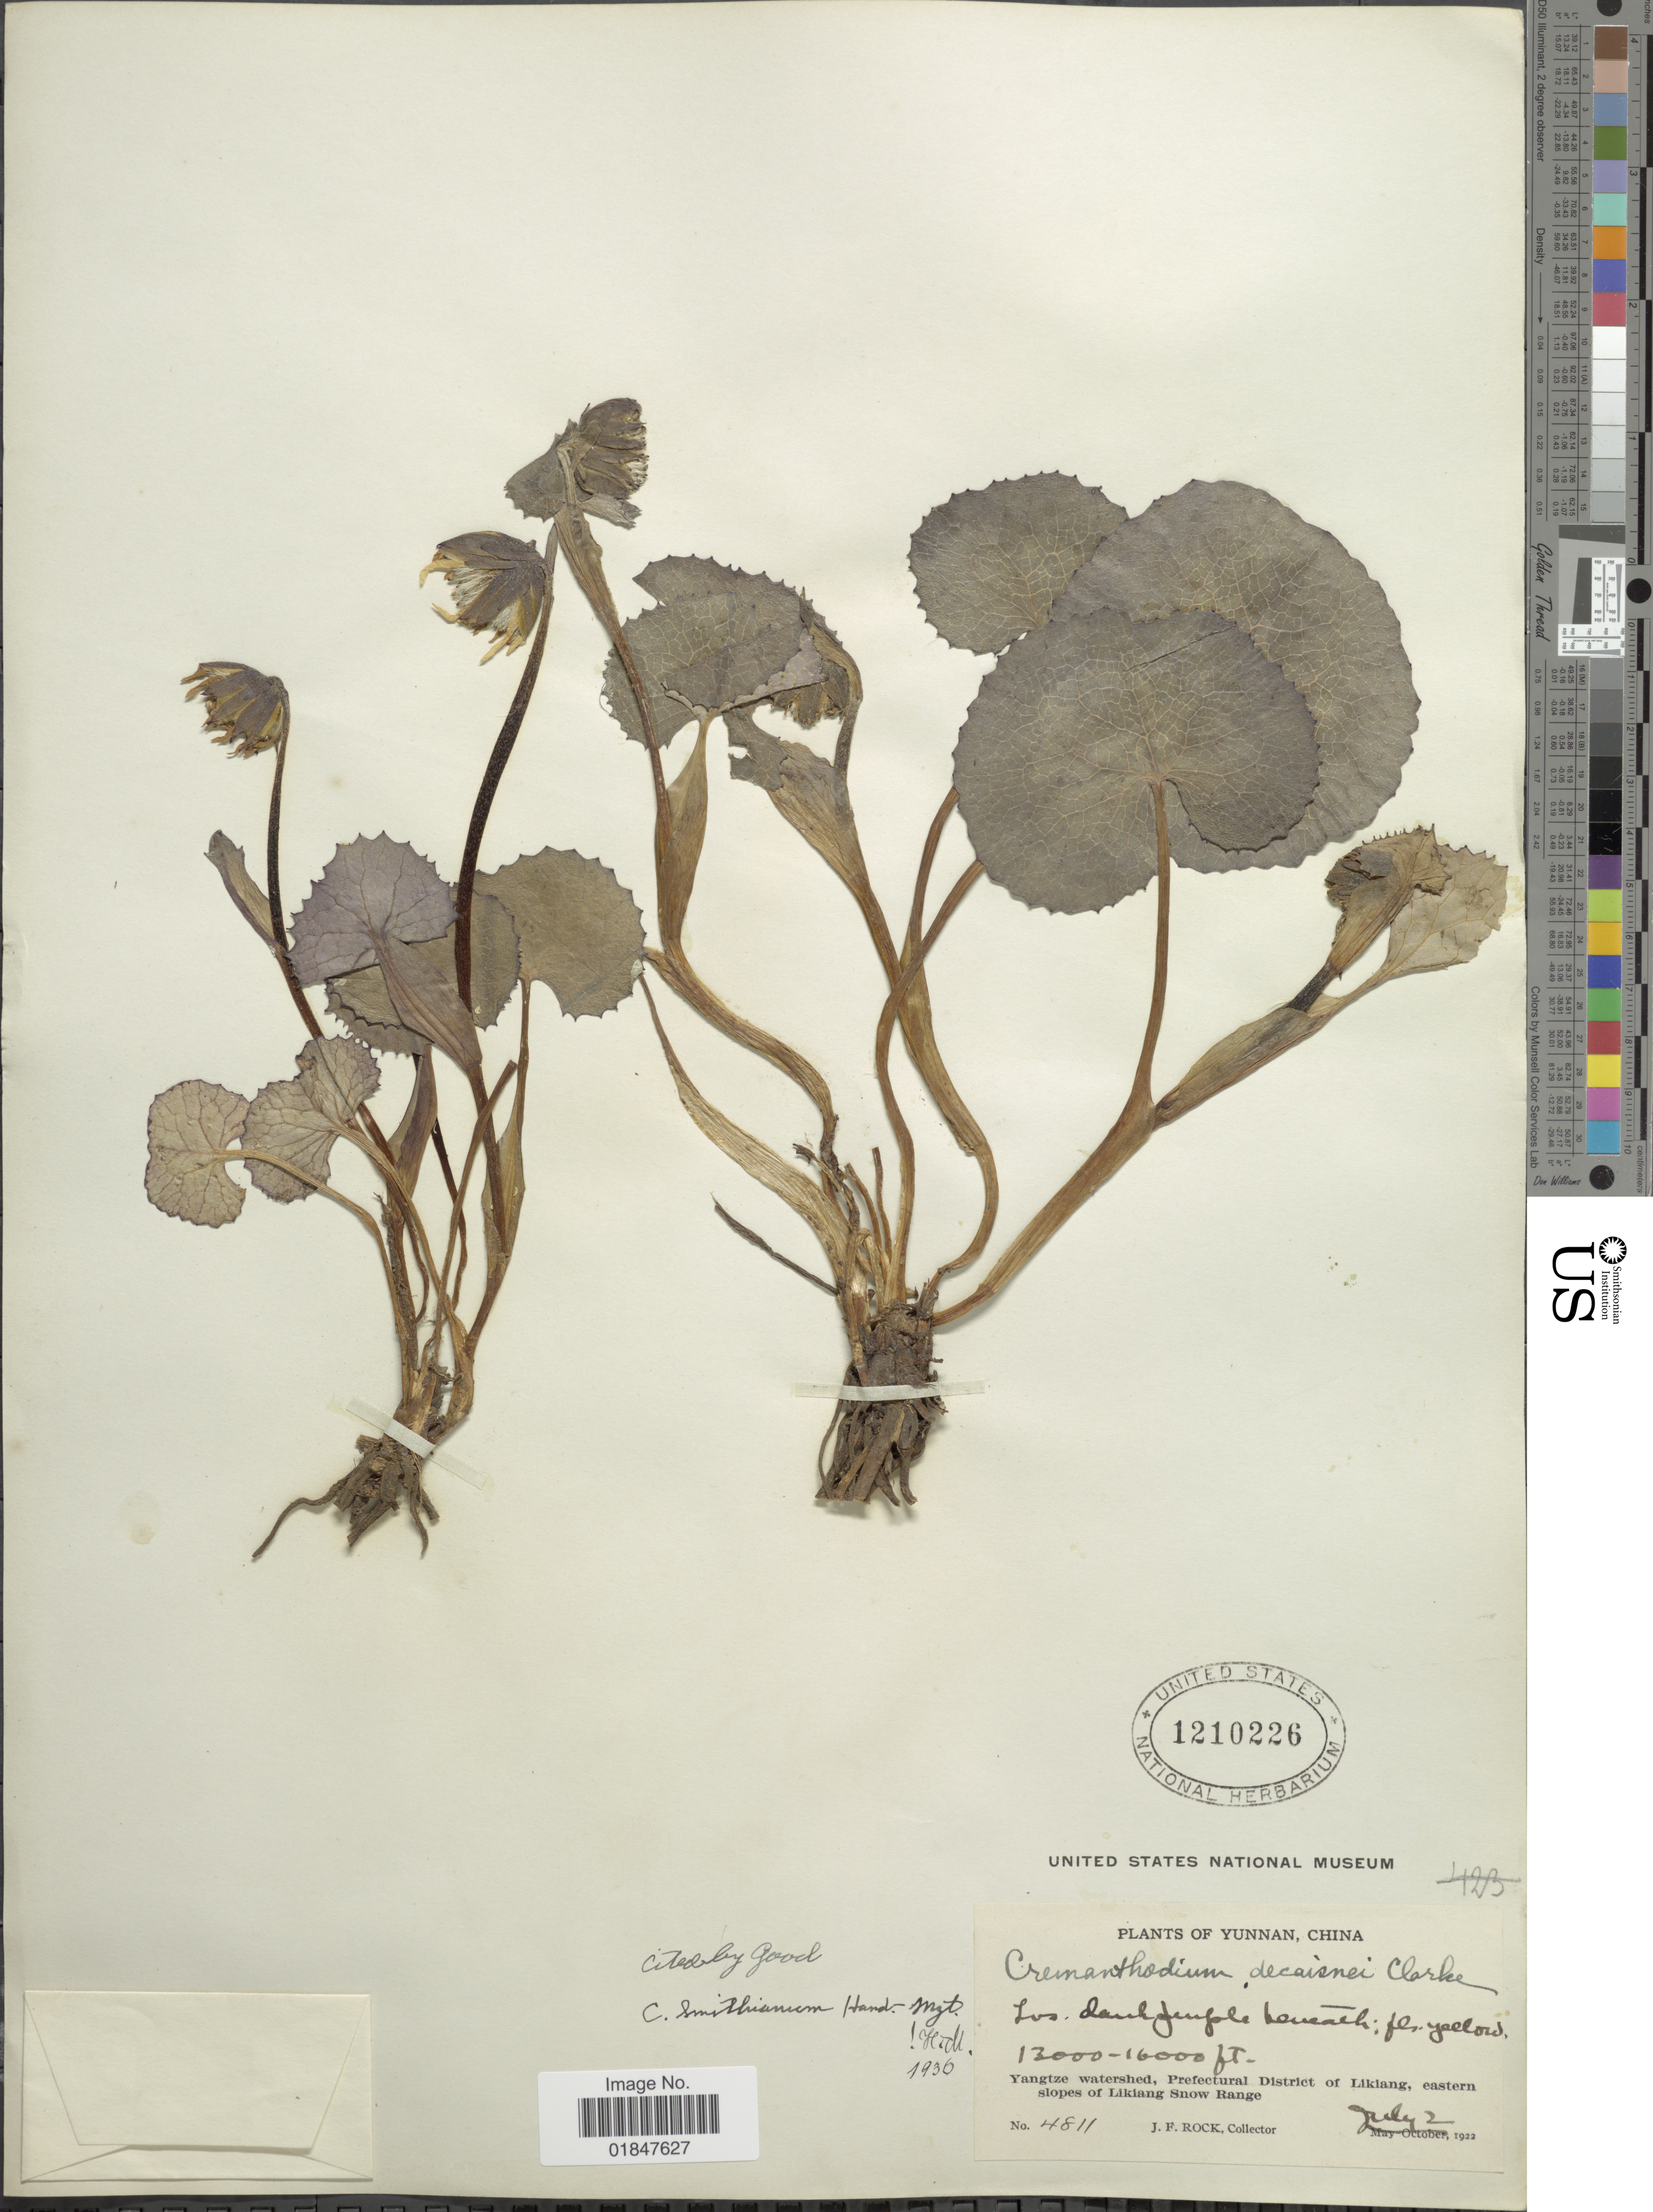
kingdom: Plantae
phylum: Tracheophyta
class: Magnoliopsida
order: Asterales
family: Asteraceae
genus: Cremanthodium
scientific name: Cremanthodium smithianum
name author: (Hand.-Mazz.) Hand.-Mazz.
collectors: J. Rock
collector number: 4811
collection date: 1922-07-02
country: China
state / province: Yunnan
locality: Yangtze watershed, Prefectural District of Likiang, eastern slopes of Likiang Snow Range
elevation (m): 3962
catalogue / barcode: US 1210226